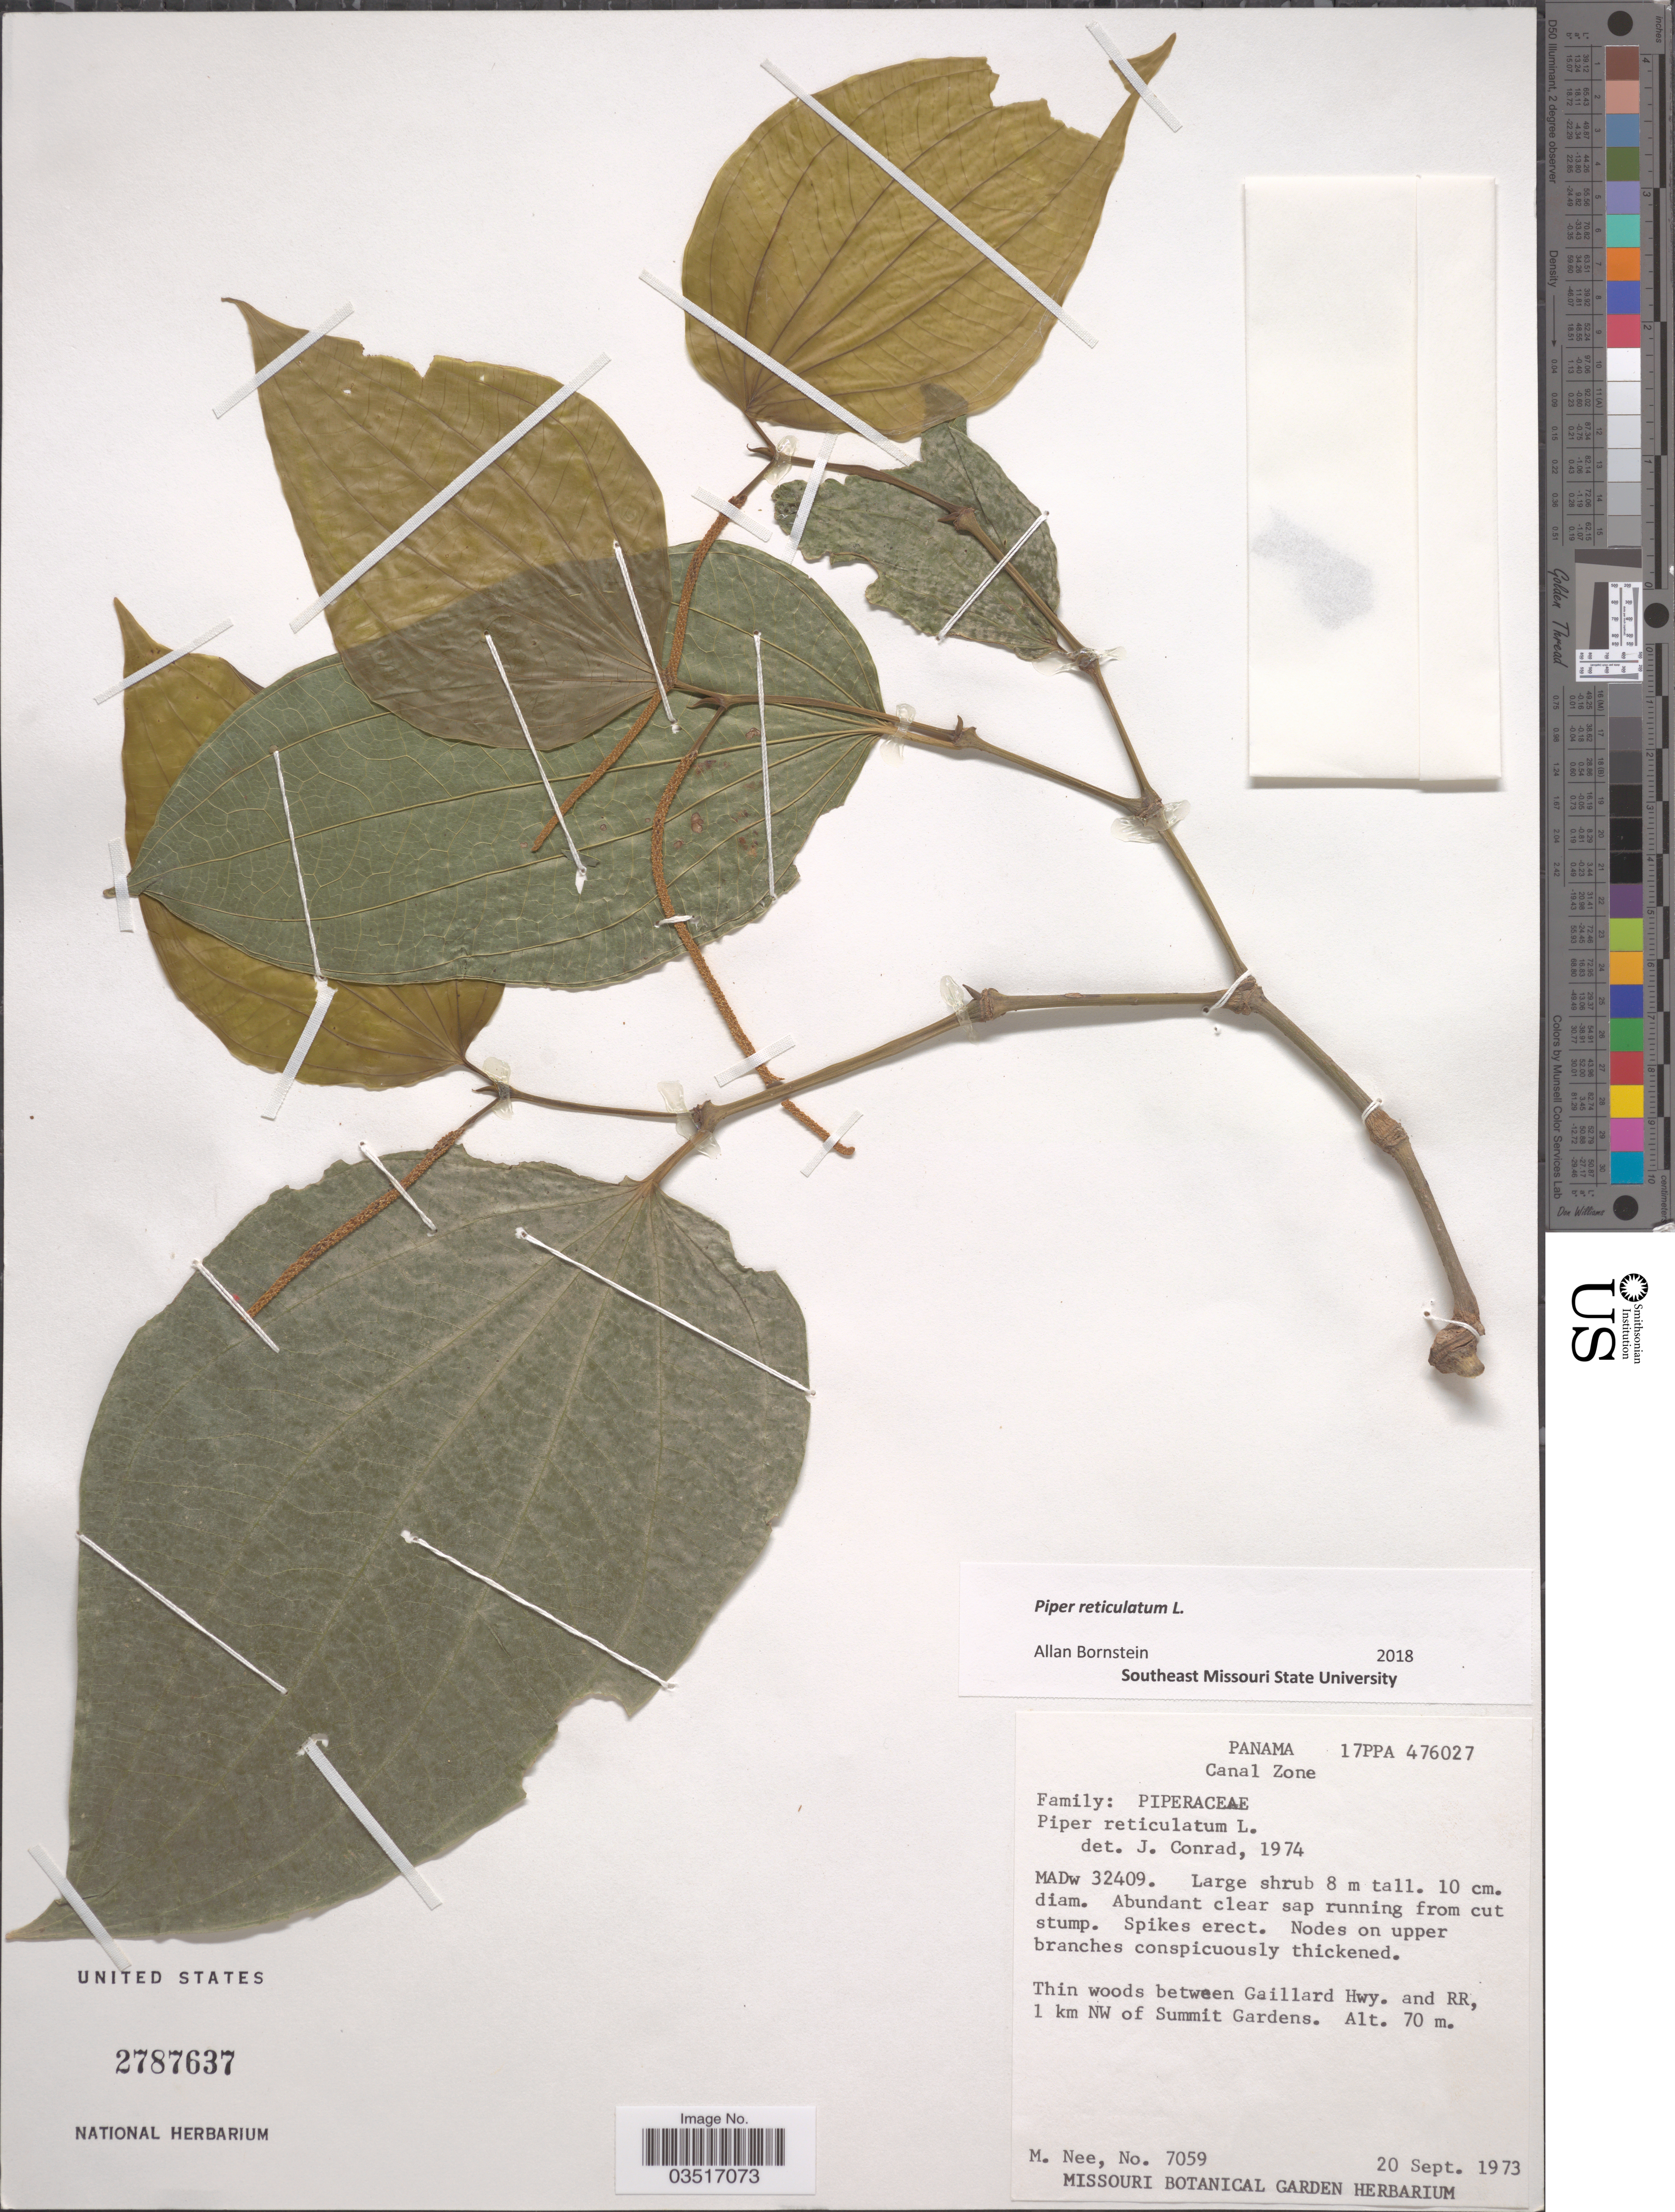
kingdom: Plantae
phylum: Tracheophyta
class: Magnoliopsida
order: Piperales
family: Piperaceae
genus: Piper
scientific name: Piper reticulatum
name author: L.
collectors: M. Nee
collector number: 7059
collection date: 1973-09-20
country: Panama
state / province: Colón / Panamá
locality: Canal Zone. Thin woods betweeen Gaillard Hwy. and RR, 1 km NW of Summit Gardens.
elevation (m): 70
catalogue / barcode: US 2787637